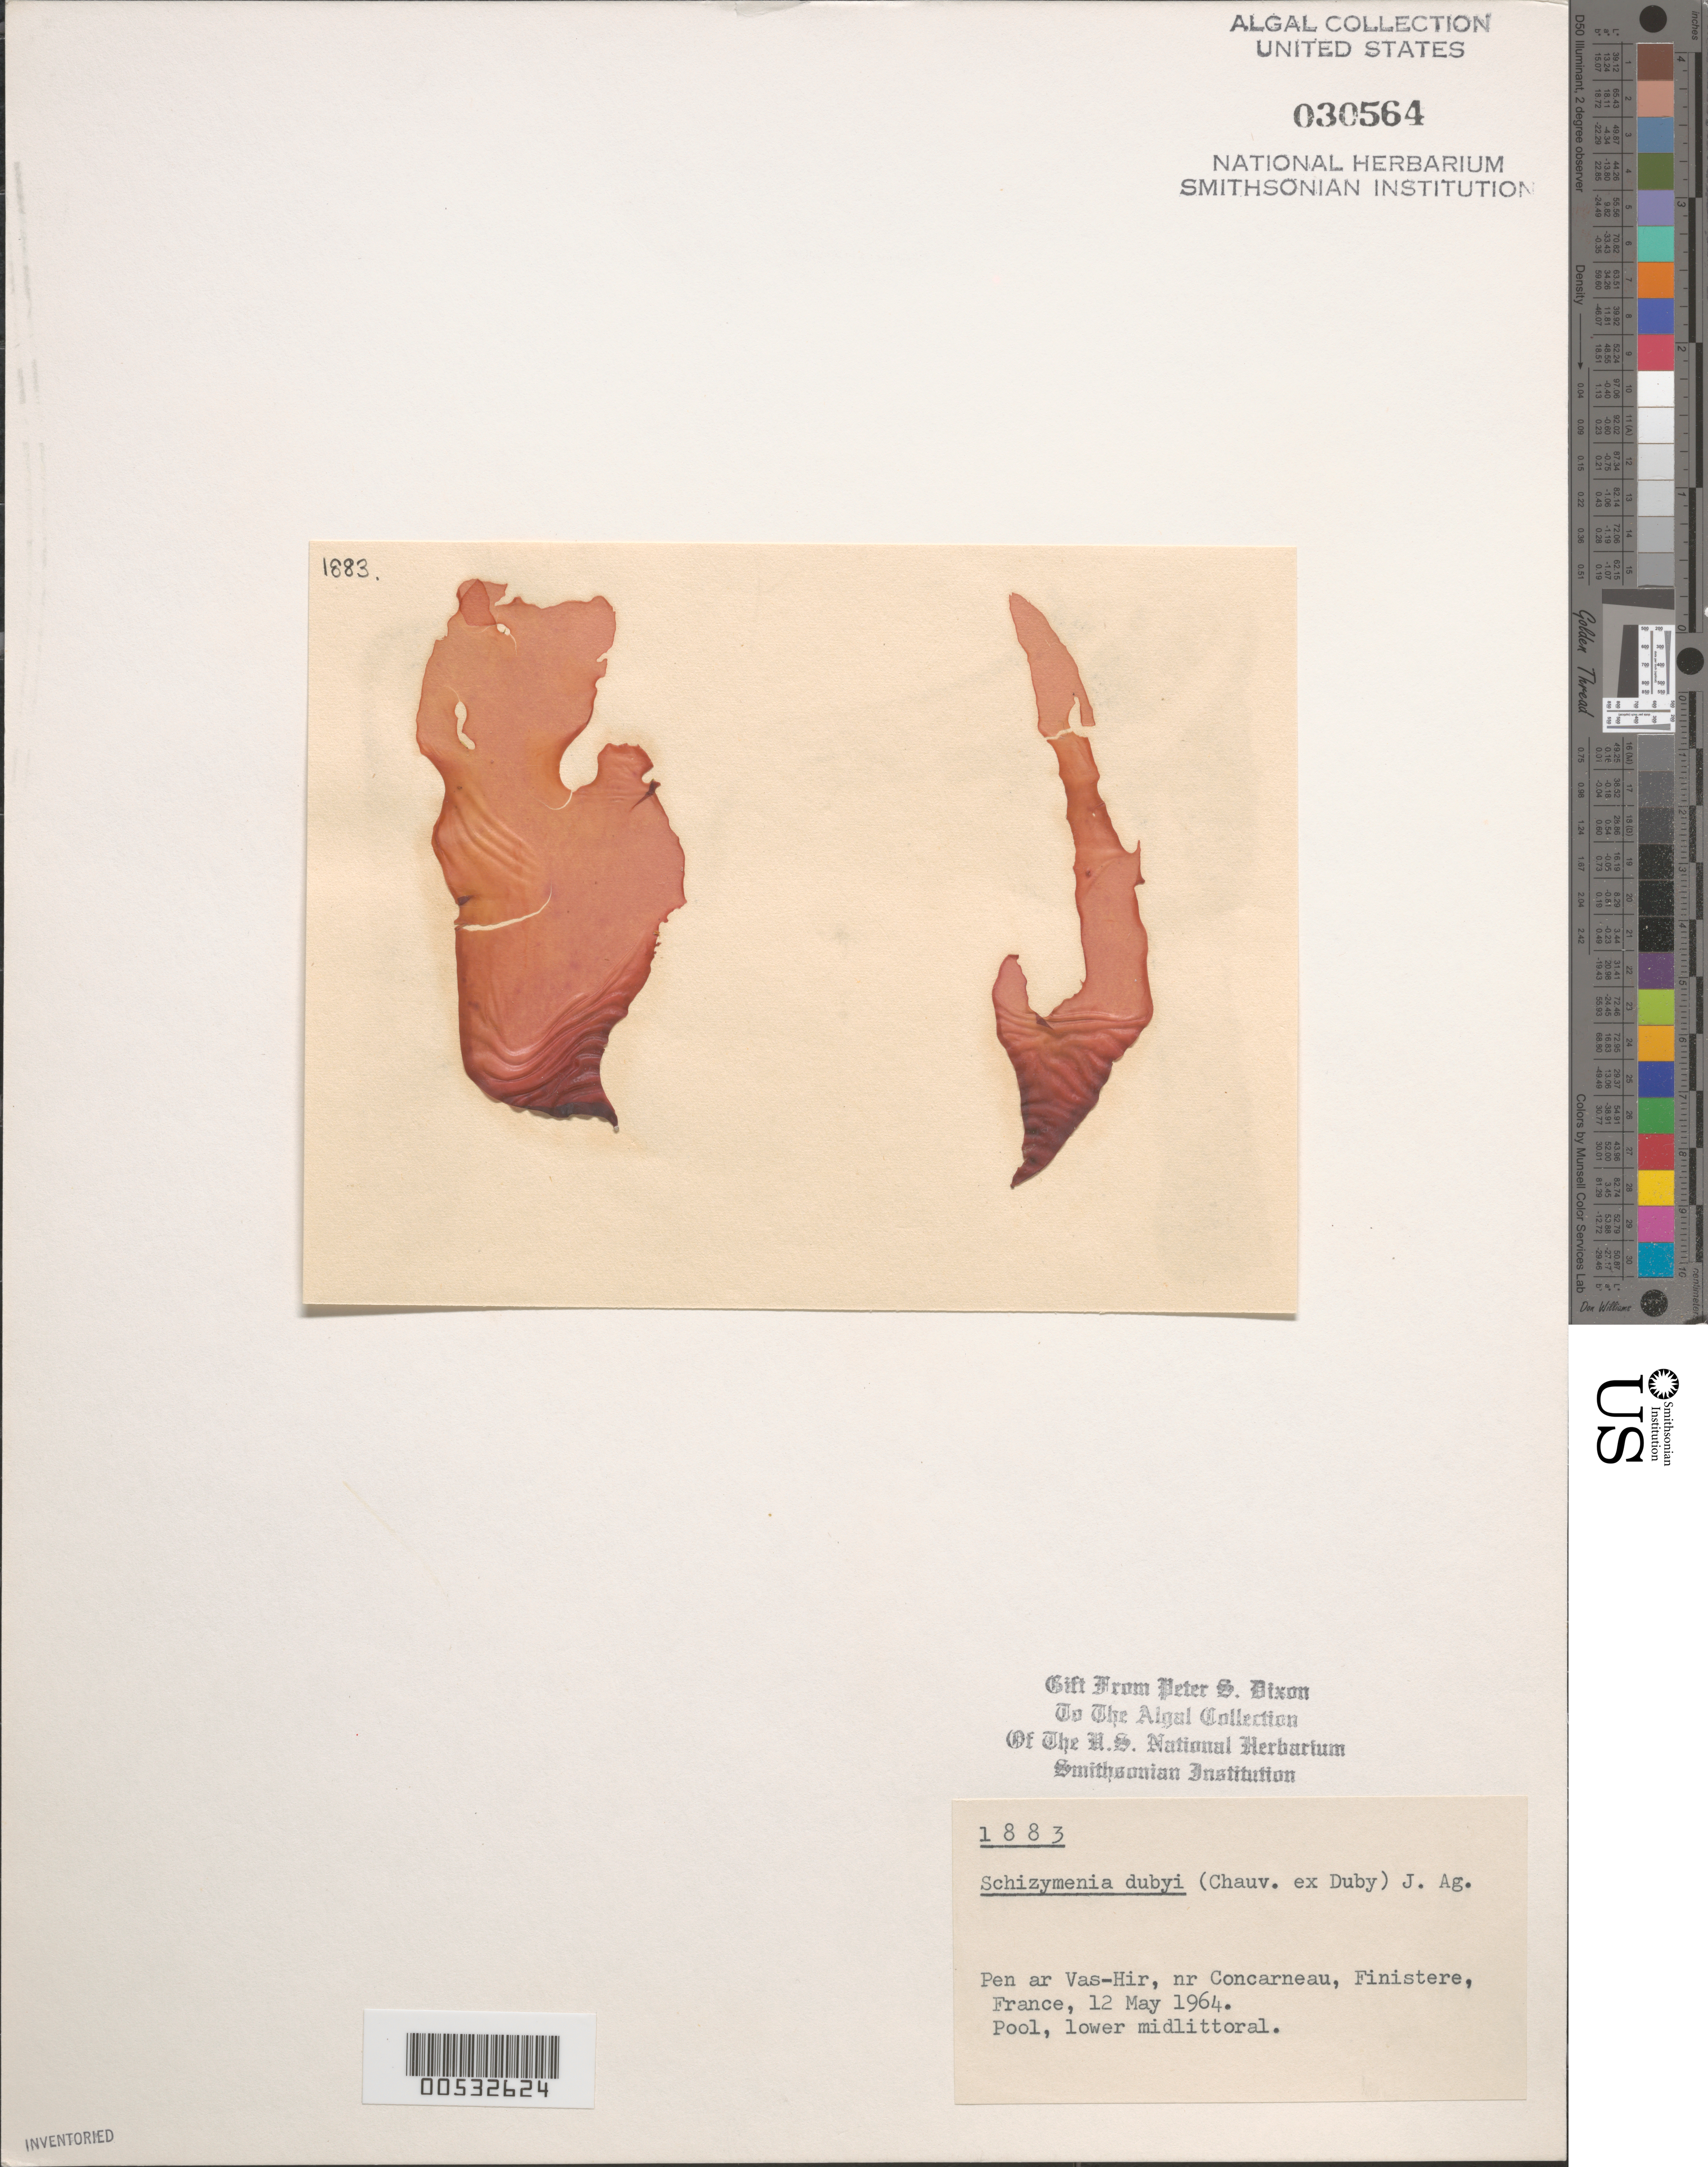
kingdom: Plantae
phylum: Rhodophyta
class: Florideophyceae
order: Nemastomatales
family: Schizymeniaceae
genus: Schizymenia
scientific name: Schizymenia dubyi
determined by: Dixon, P. S.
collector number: PSD 1883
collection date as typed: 12 May 1964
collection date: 1964-05-12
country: France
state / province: Bretagne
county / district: Finistère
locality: Pen ar vas-hir, near concarneau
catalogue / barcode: US 30564